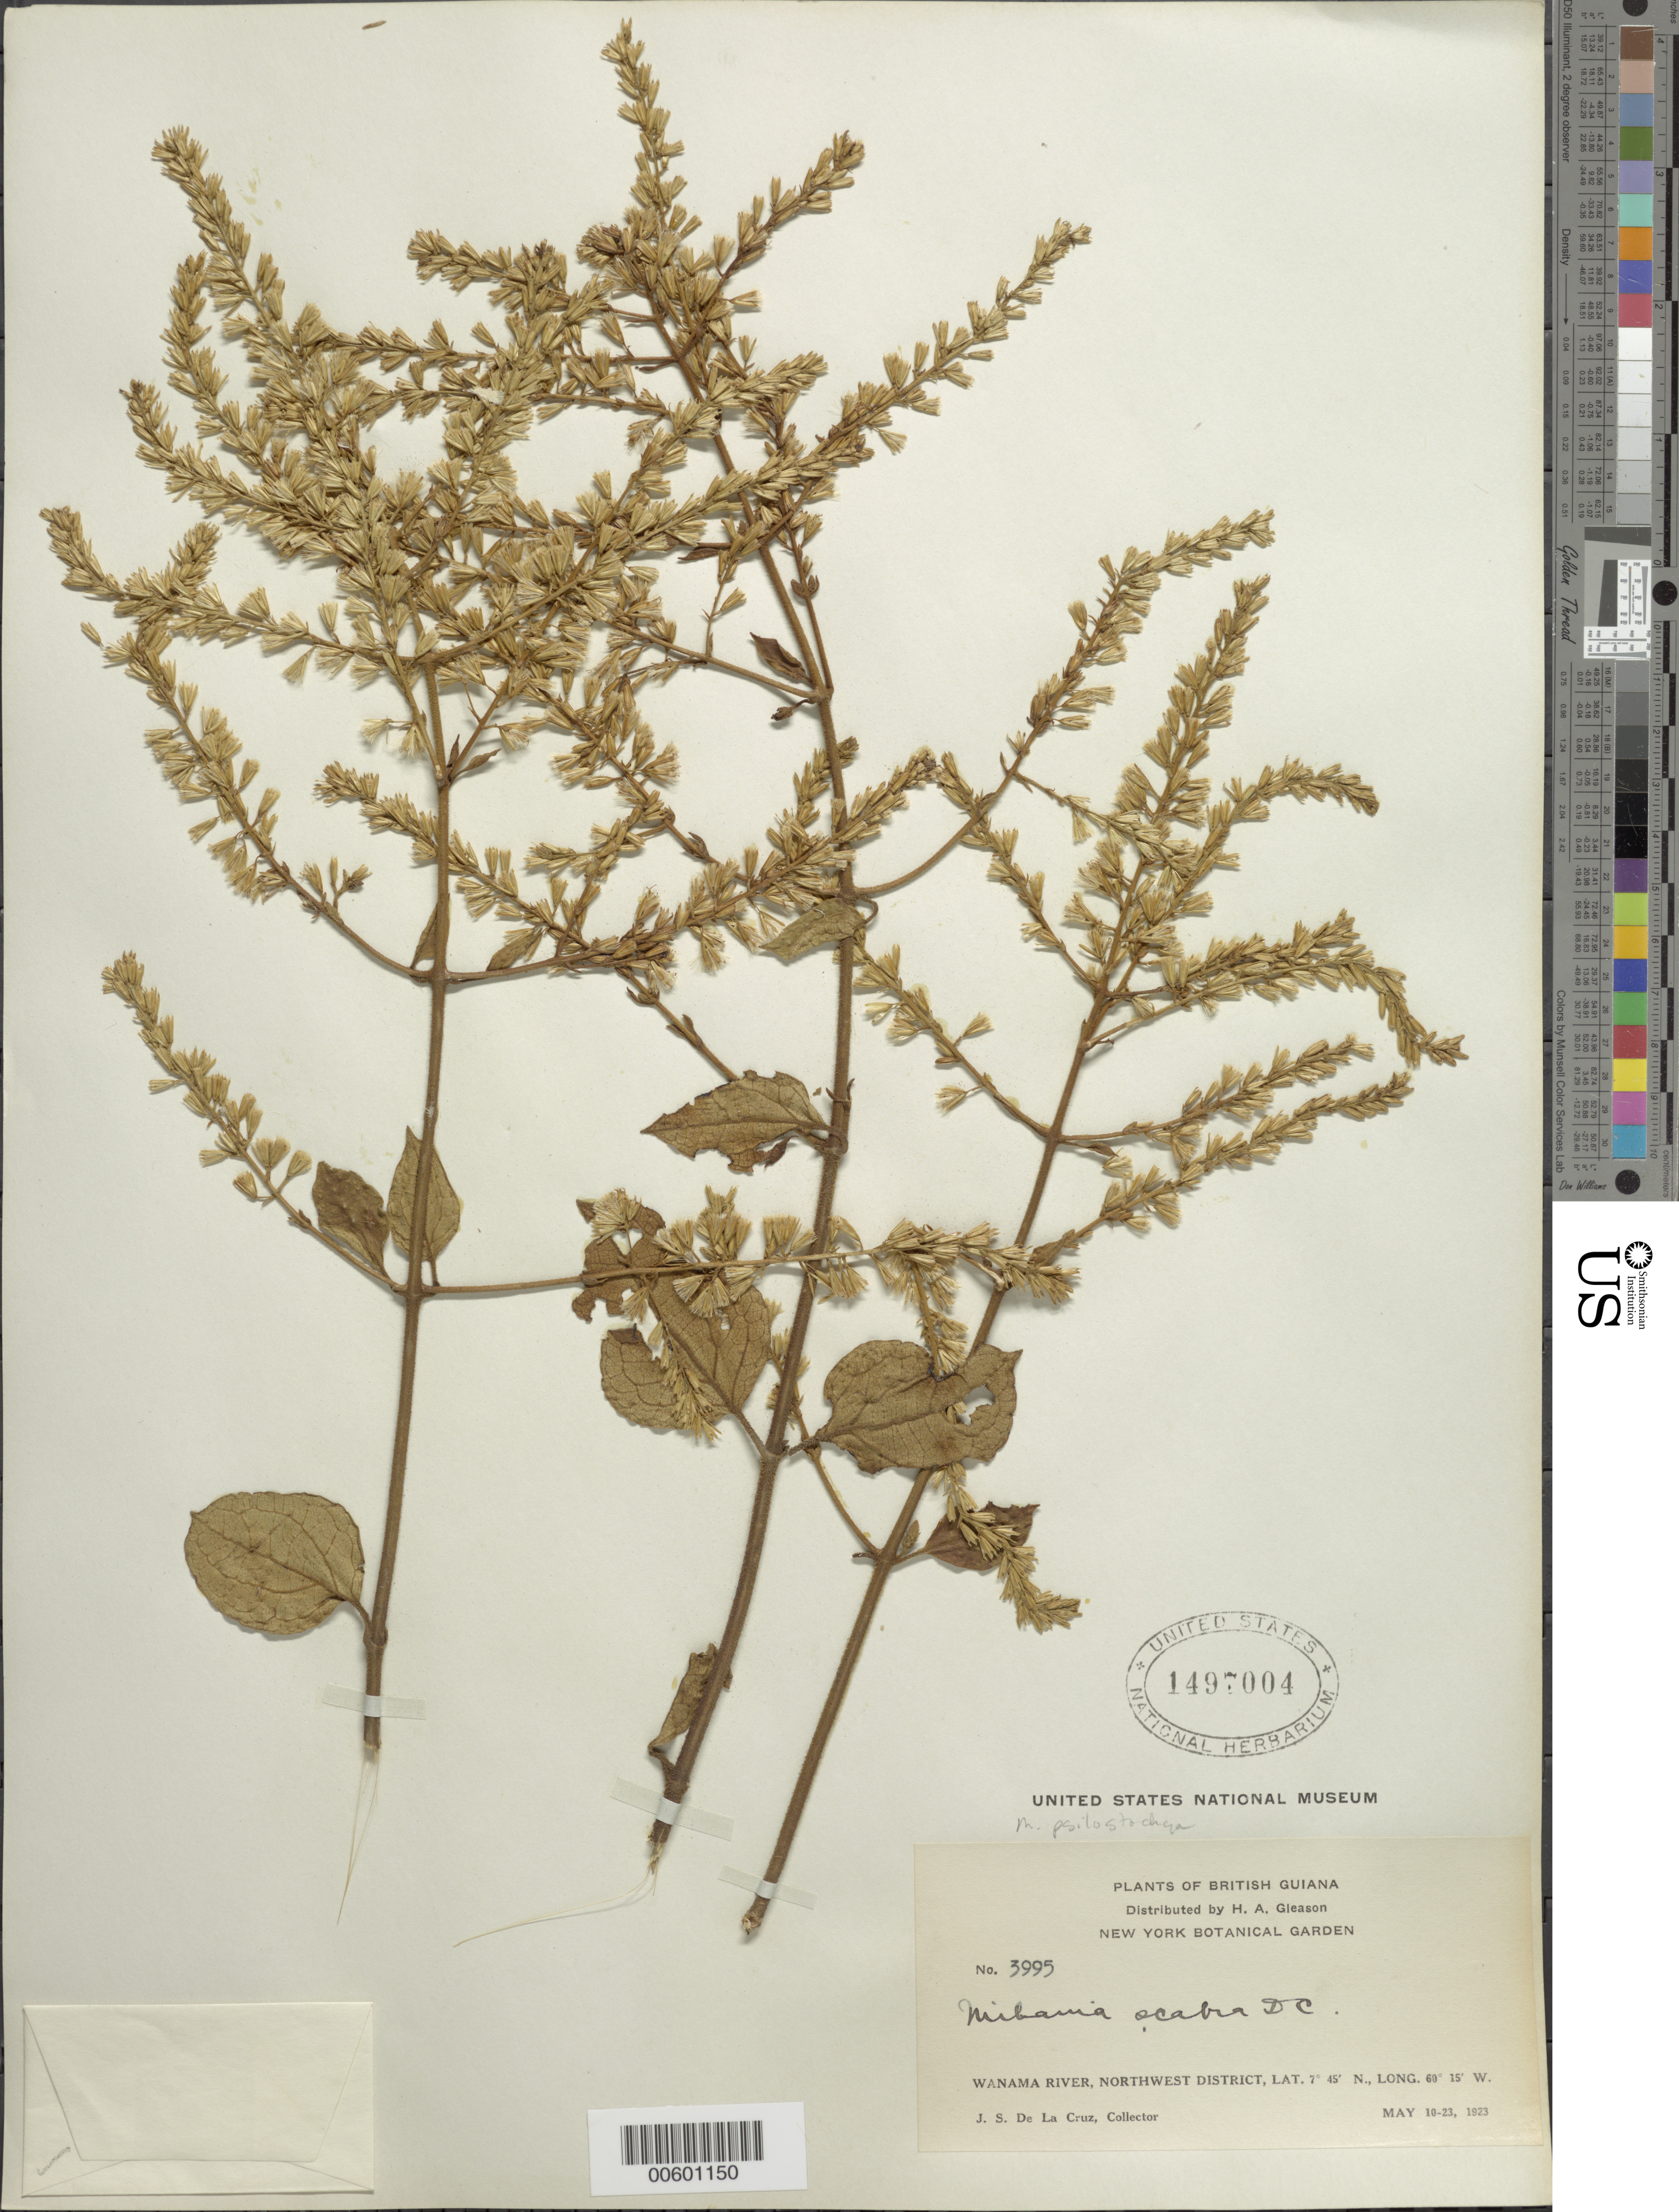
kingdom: Plantae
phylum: Tracheophyta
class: Magnoliopsida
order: Asterales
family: Asteraceae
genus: Mikania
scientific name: Mikania psilostachya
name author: DC.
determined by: Pruski, J. F.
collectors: J. S. de la Cruz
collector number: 3995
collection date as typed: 10-May-23 to 23-May-23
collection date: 1923-05-10/1923-05-23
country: Guyana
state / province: Barima-Waini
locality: Wanama R., NW District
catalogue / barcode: US 1497004